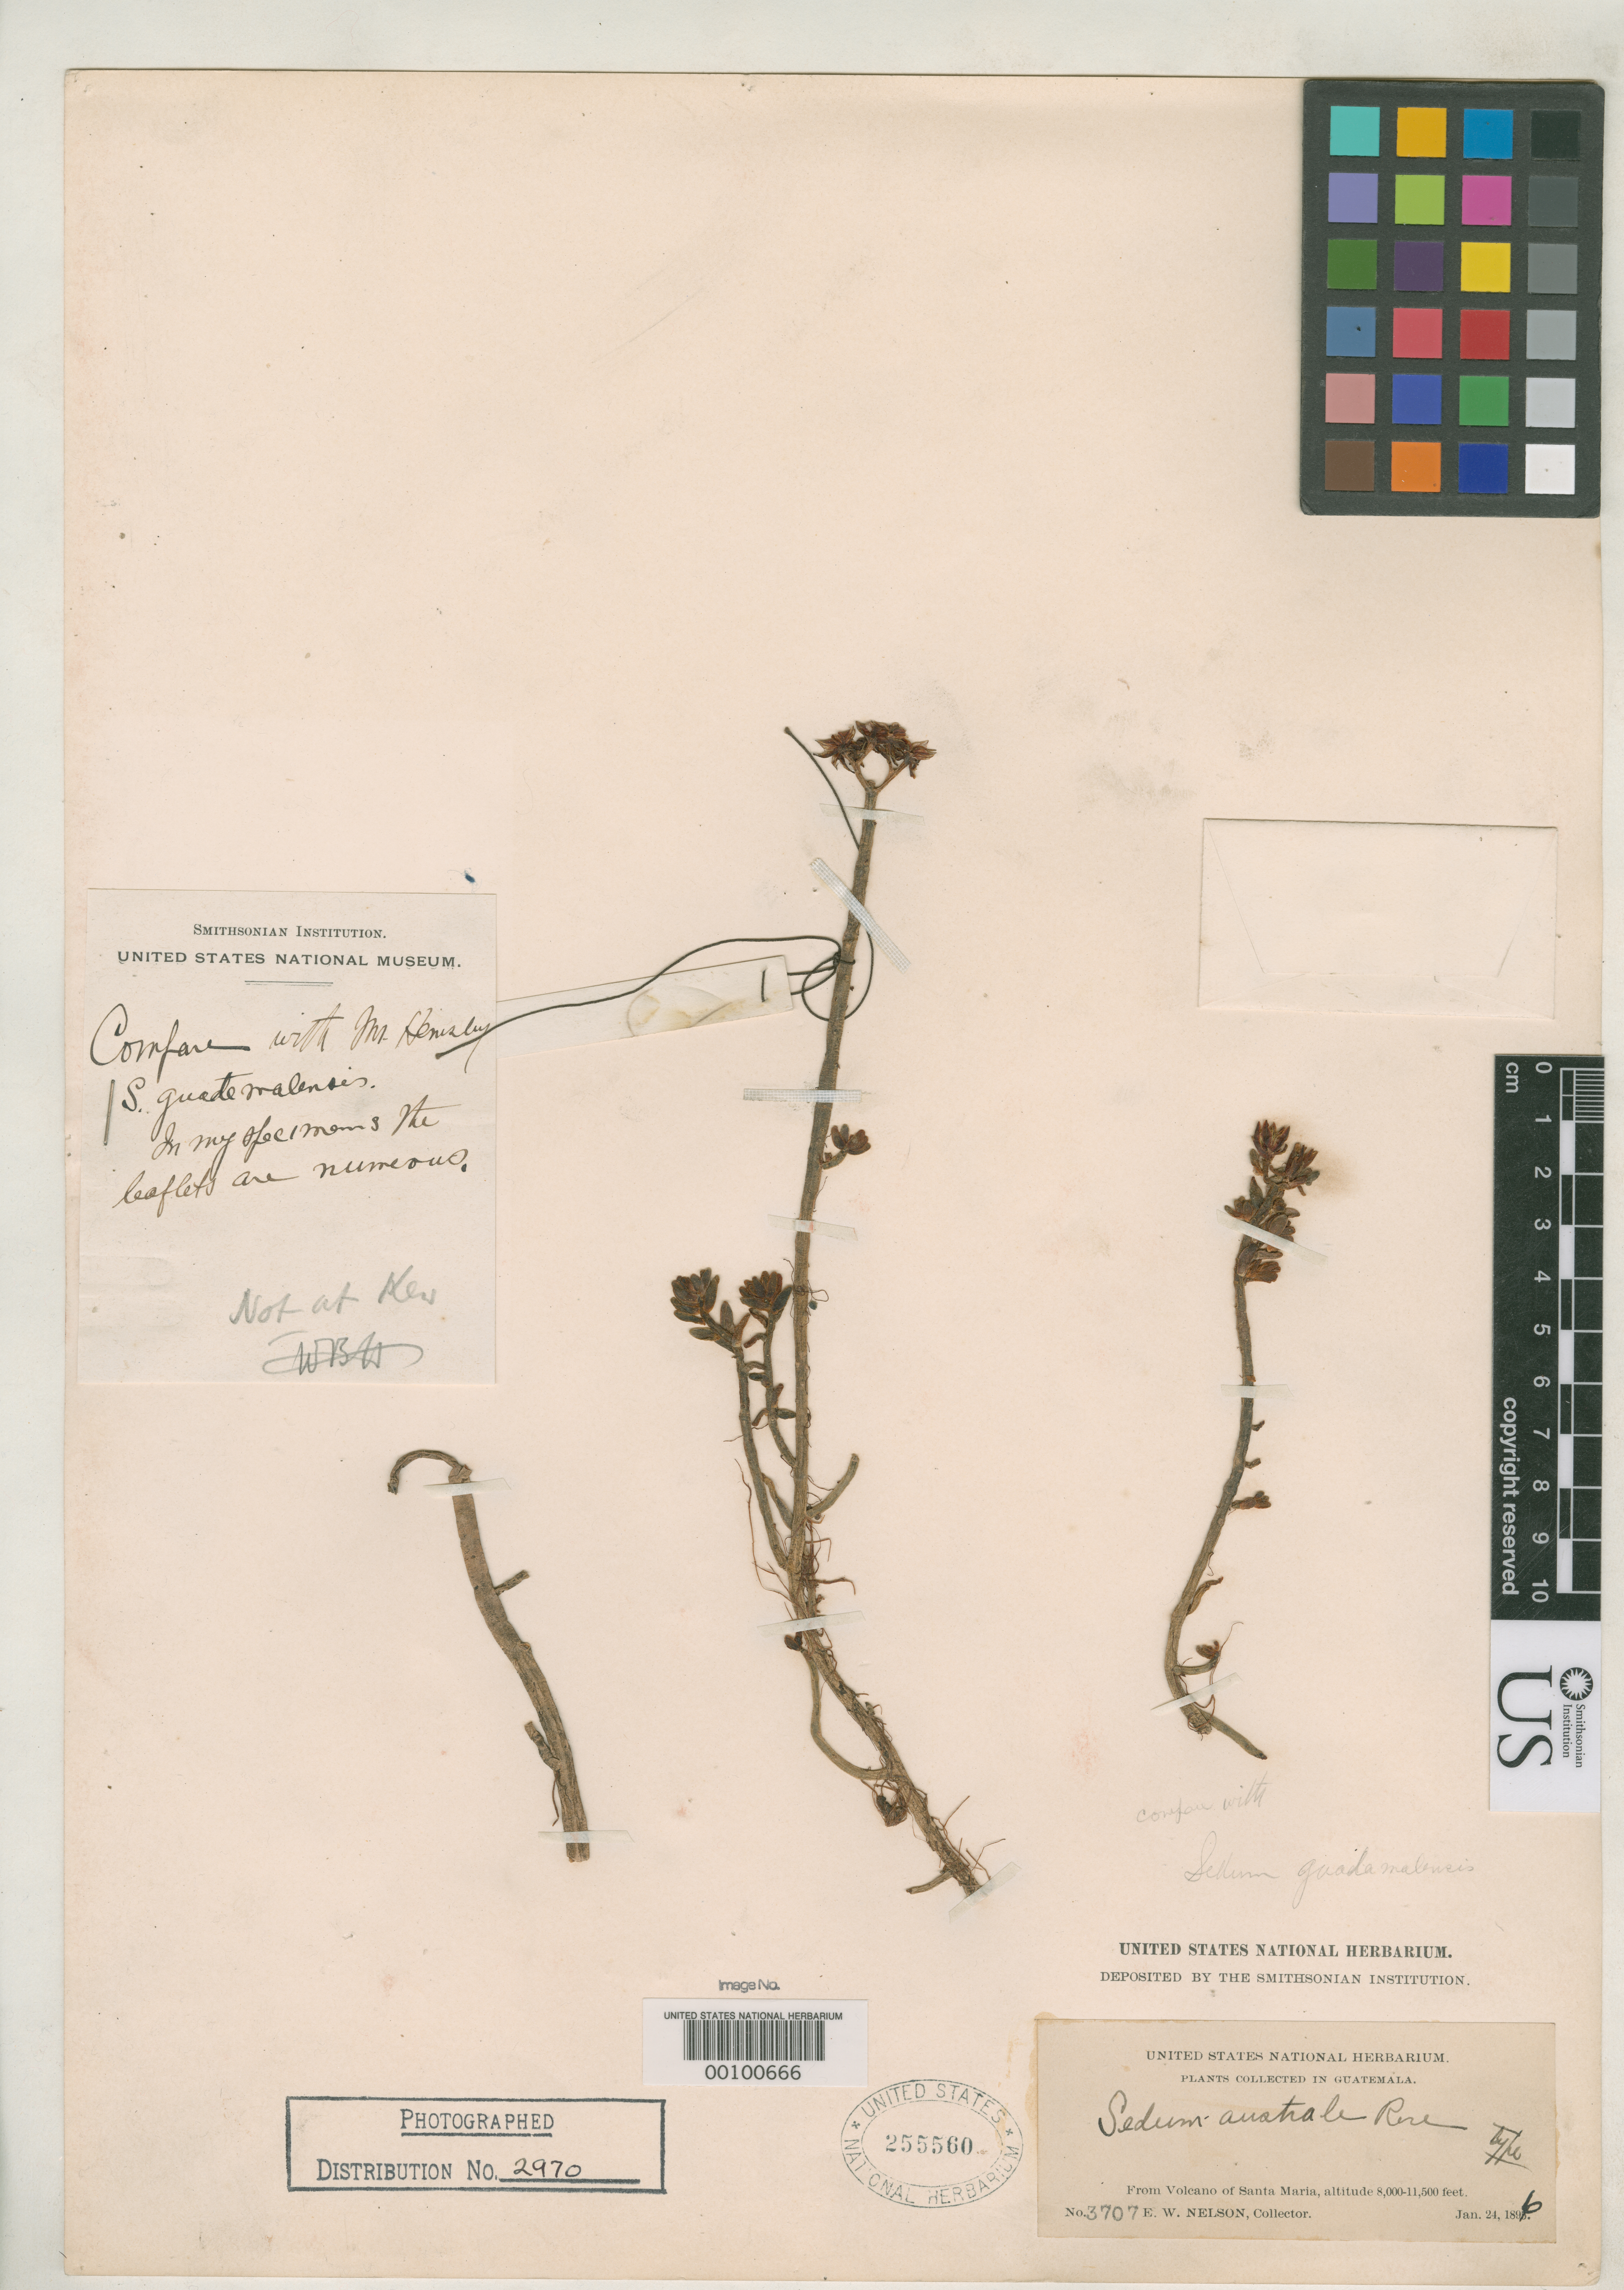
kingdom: Plantae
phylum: Tracheophyta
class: Magnoliopsida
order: Saxifragales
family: Crassulaceae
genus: Sedum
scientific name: Sedum australe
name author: Rose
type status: Holotype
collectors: E. W. Nelson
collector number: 3707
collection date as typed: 24 Jan 1897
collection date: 1897-01-24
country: Guatemala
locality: Volcano of Santa Maria.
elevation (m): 2438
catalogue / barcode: US 255560